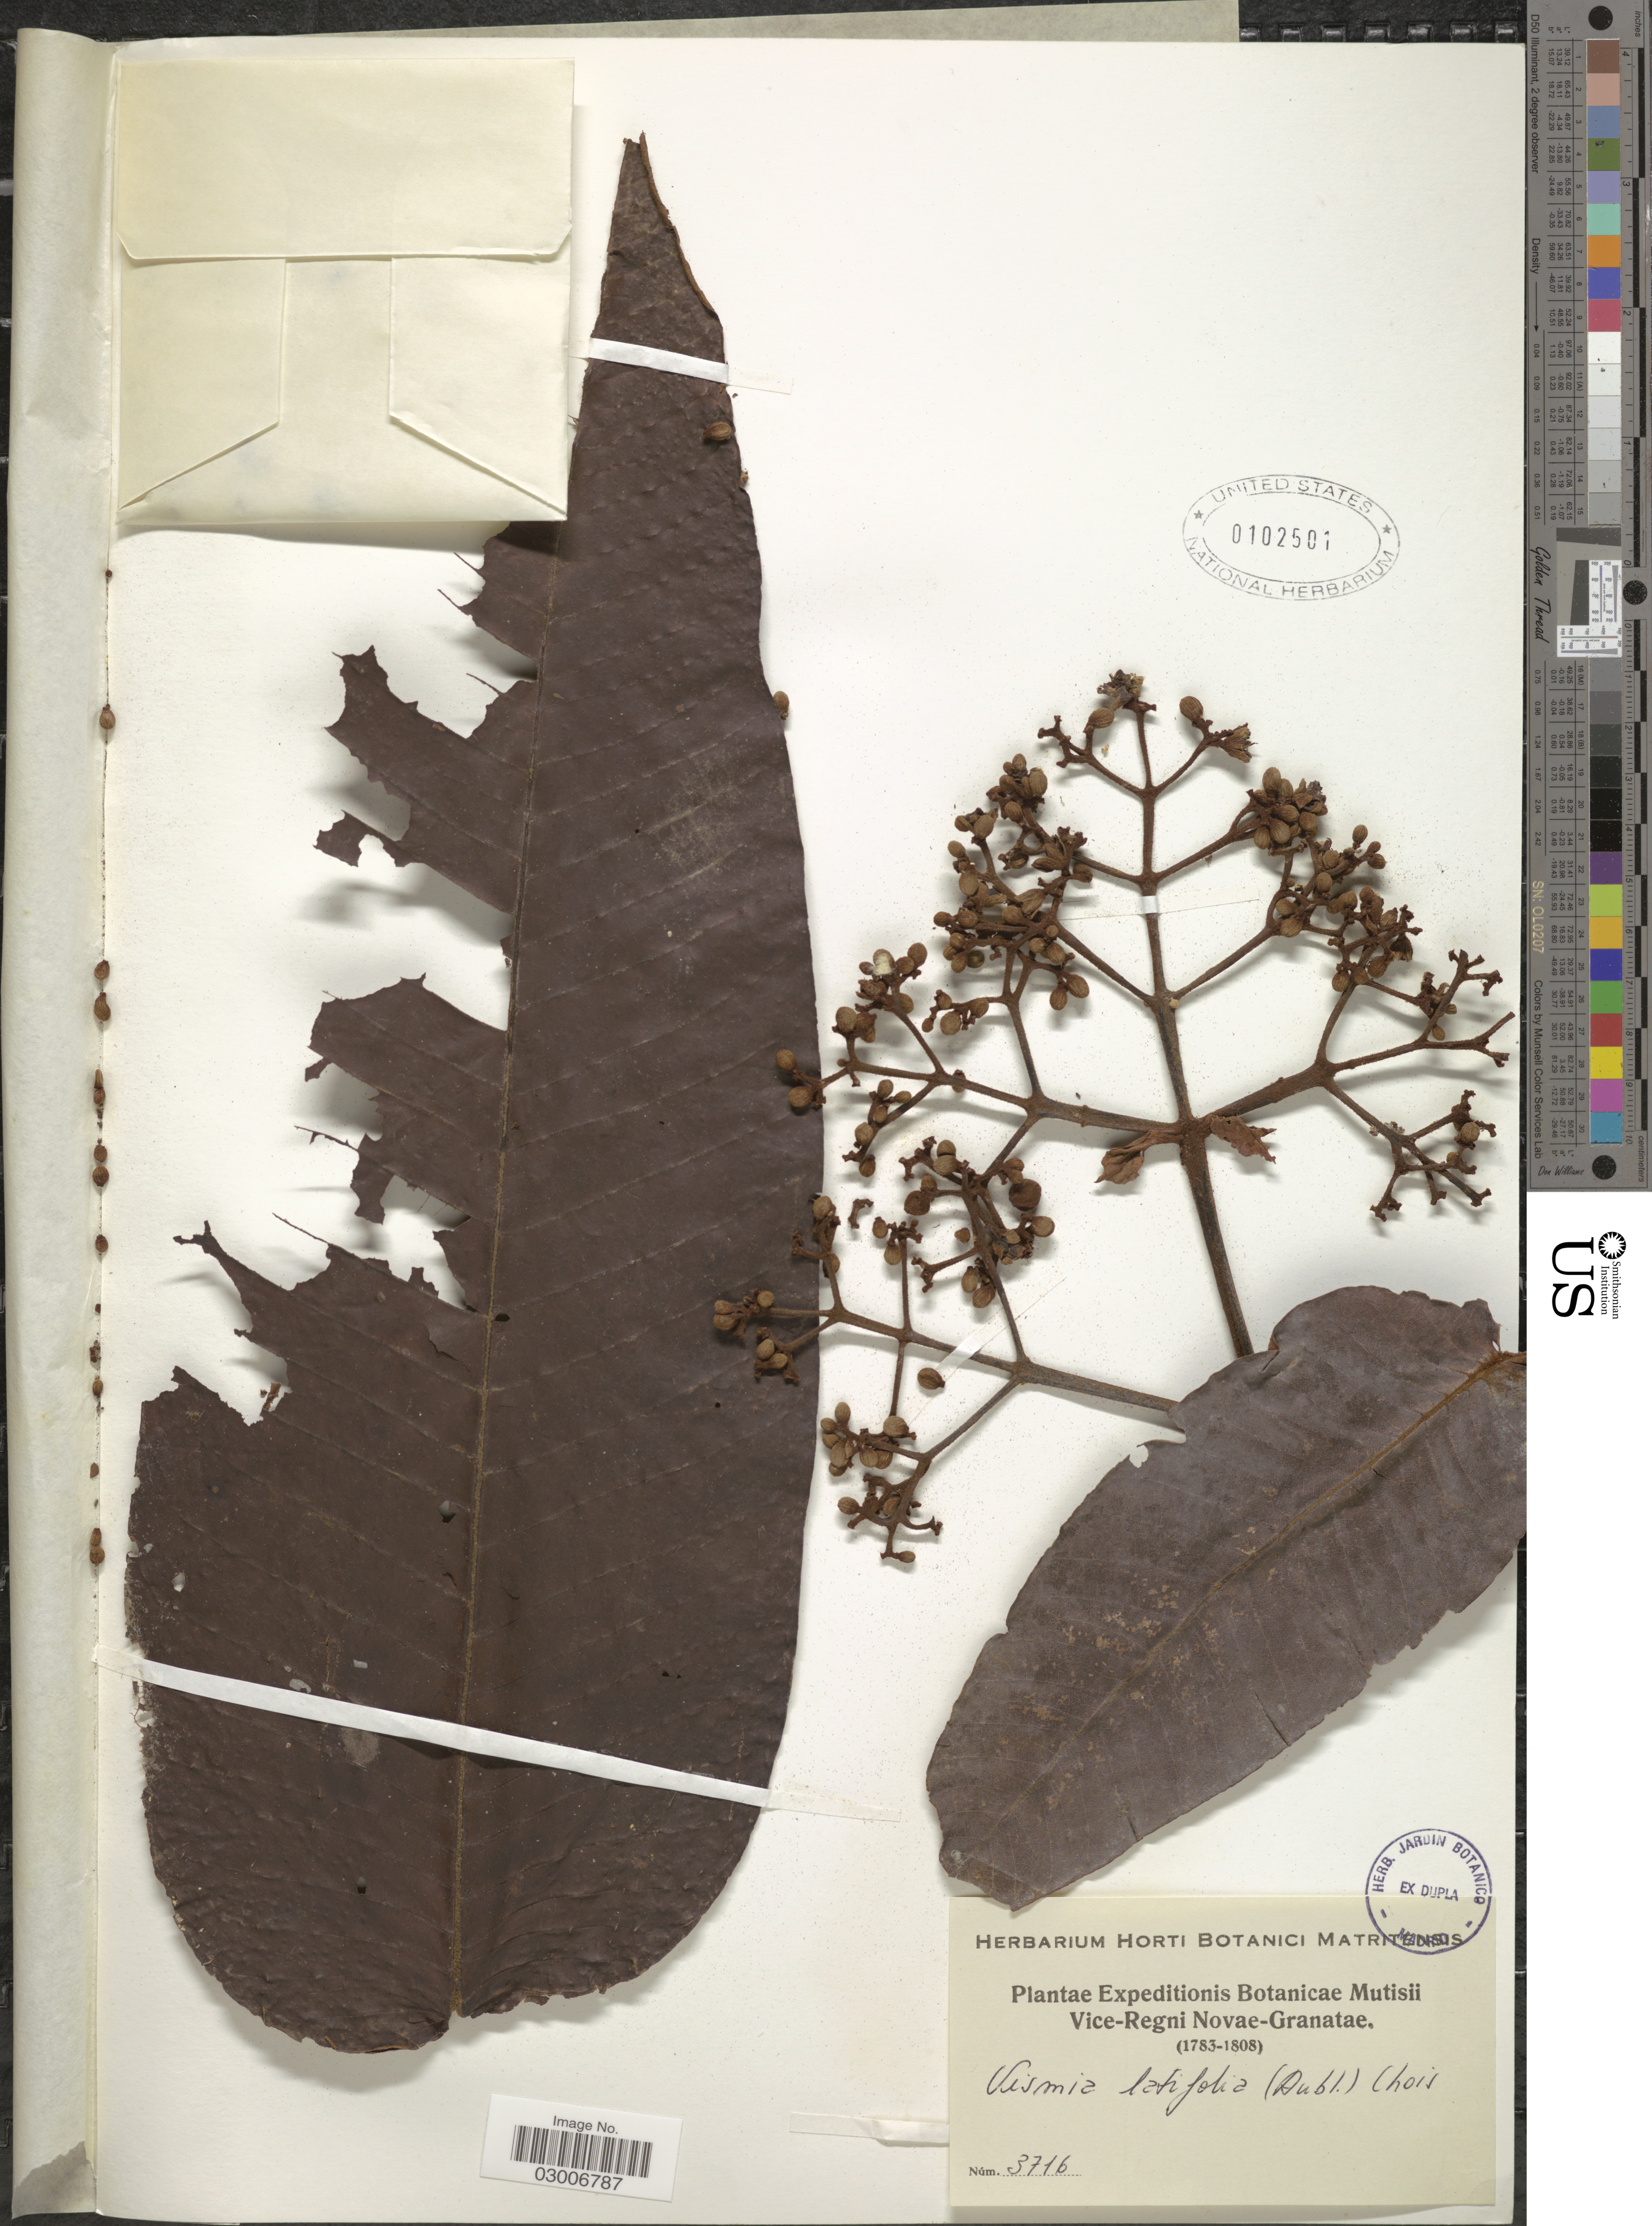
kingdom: Plantae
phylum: Tracheophyta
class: Magnoliopsida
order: Malpighiales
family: Hypericaceae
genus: Vismia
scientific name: Vismia latifolia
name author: (Aubl.) Choisy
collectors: Expeditions Botanicae Mutisii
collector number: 3716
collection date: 1783/1808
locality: Vice-Regni Novae-Granatae.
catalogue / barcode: US 102501